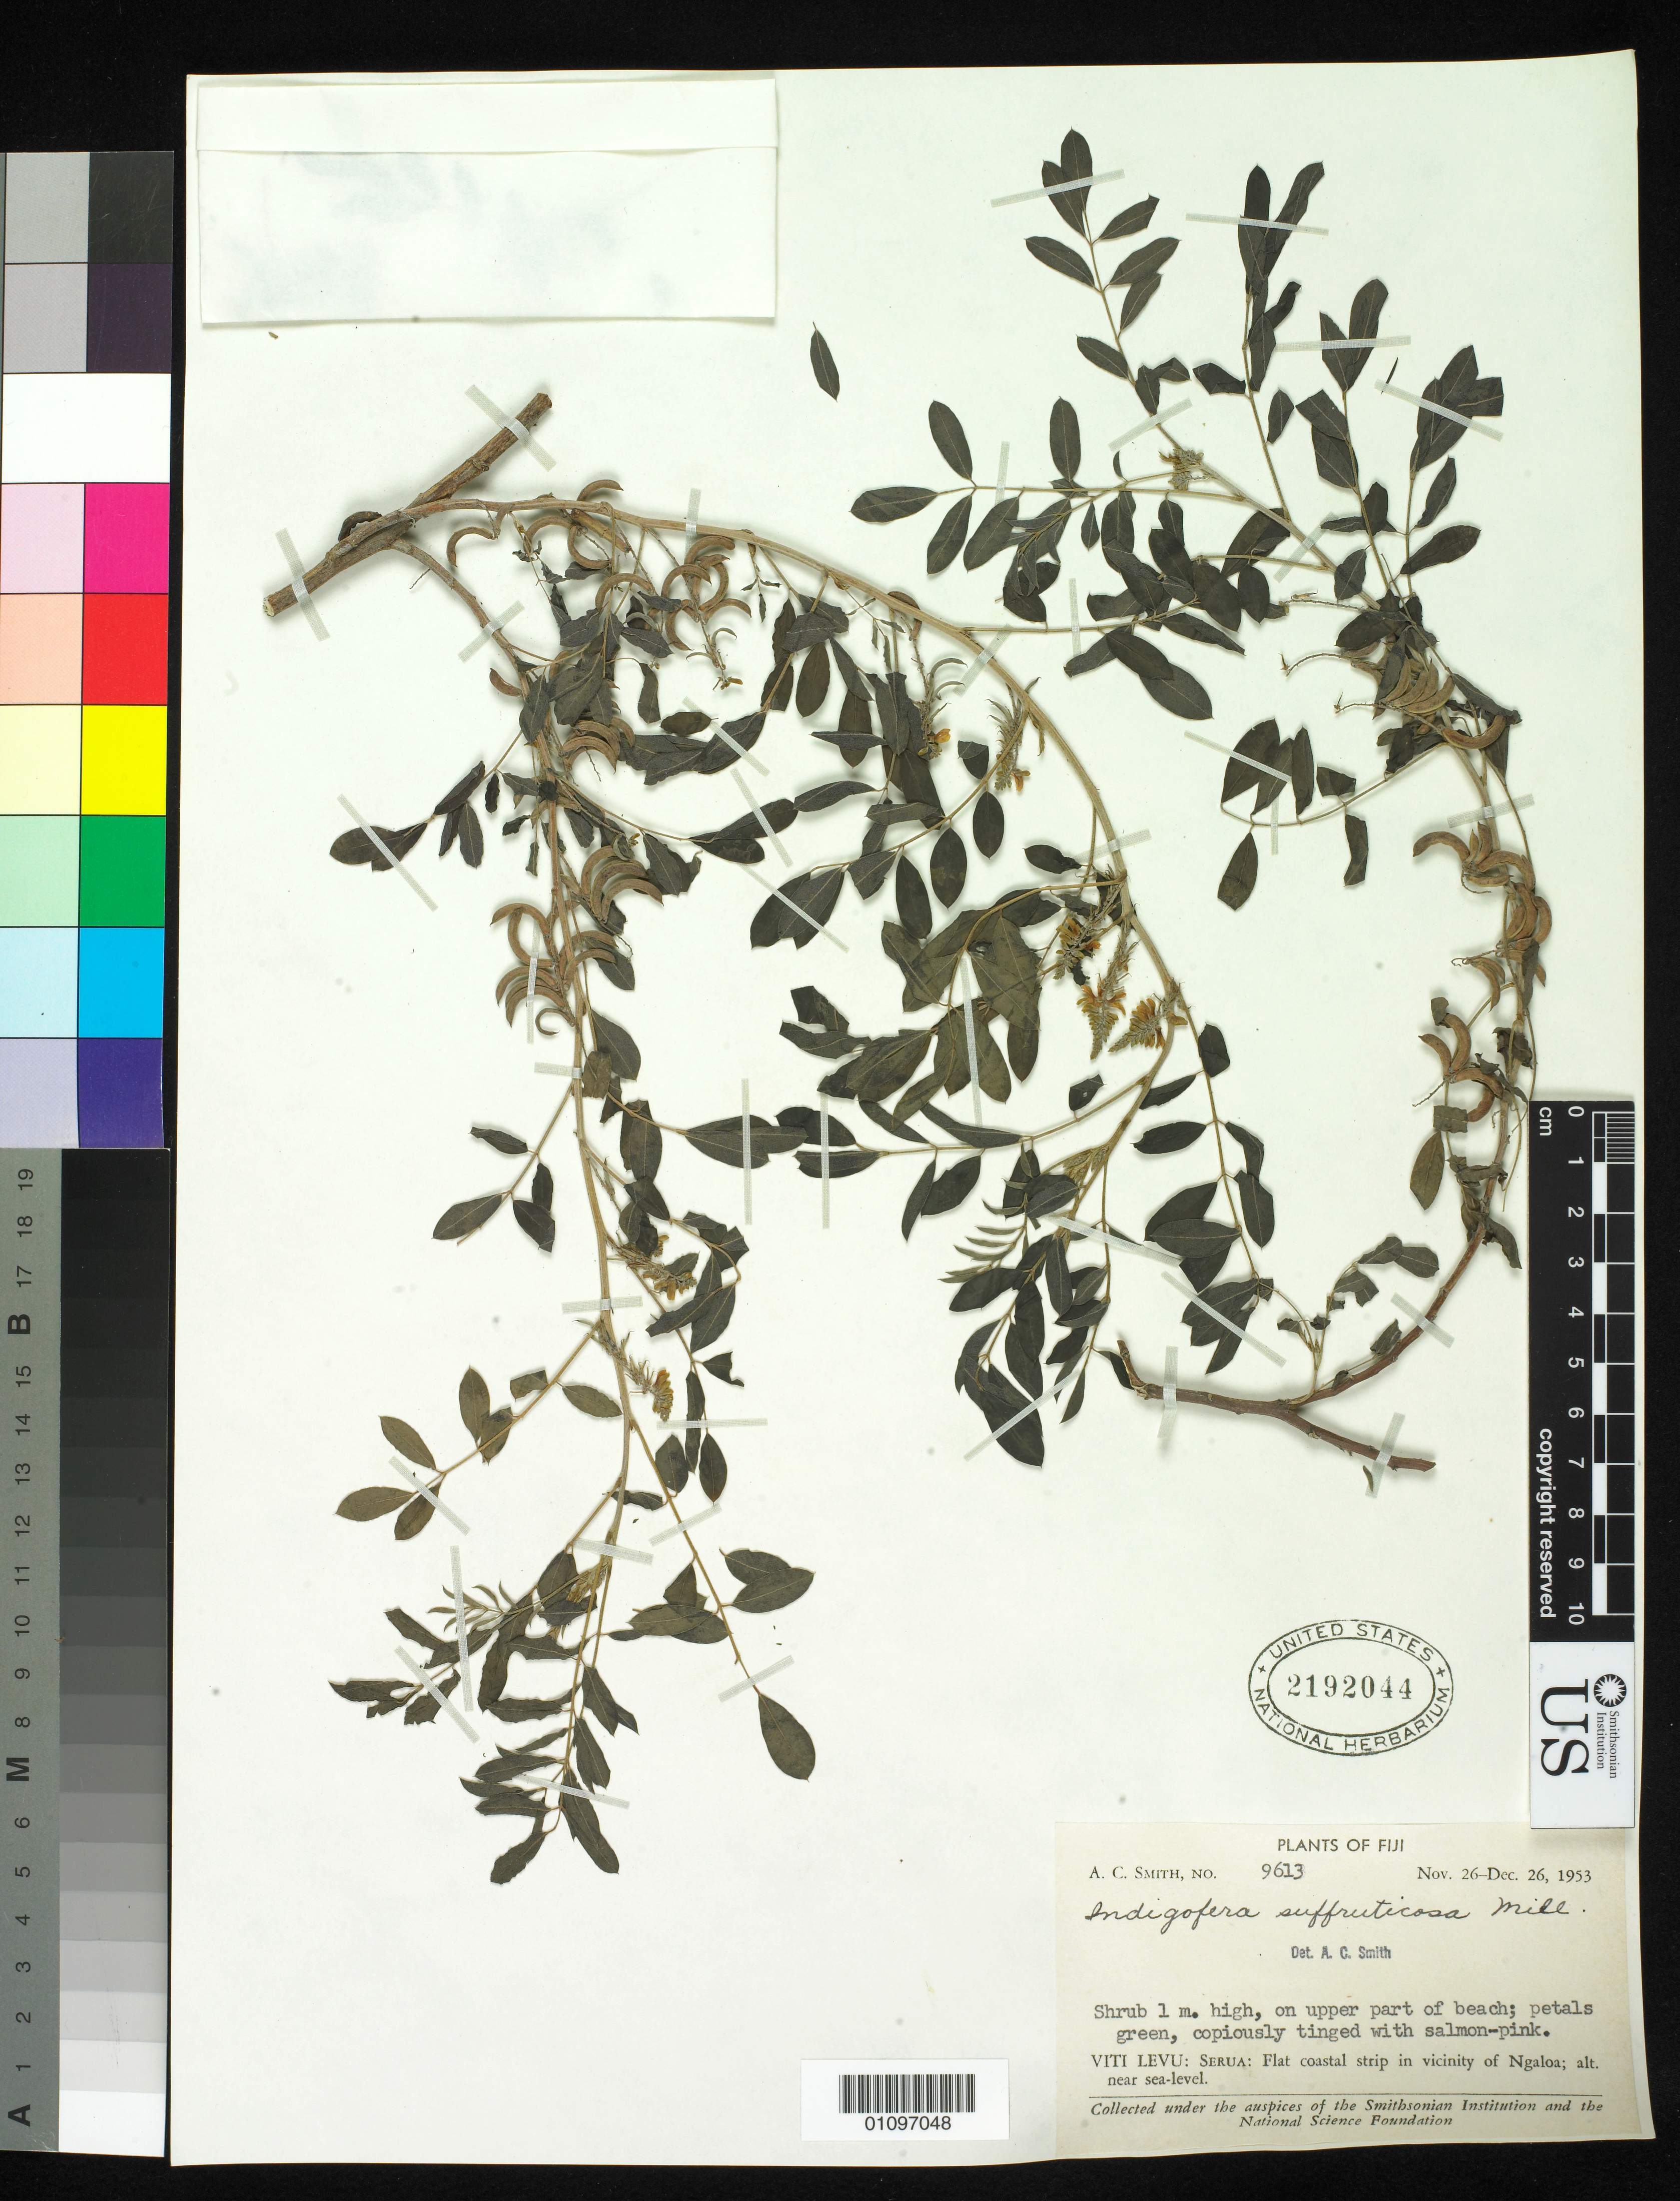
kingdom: Plantae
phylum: Tracheophyta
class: Magnoliopsida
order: Fabales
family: Fabaceae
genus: Indigofera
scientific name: Indigofera suffruticosa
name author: Mill.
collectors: A. C. Smith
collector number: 9613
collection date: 1953-11-26/1953-12-26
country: Fiji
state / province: Serua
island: Viti Levu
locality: flat coastal strip in the vicinity of Ngaloa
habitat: Upper part of beach.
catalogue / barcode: US 2192044